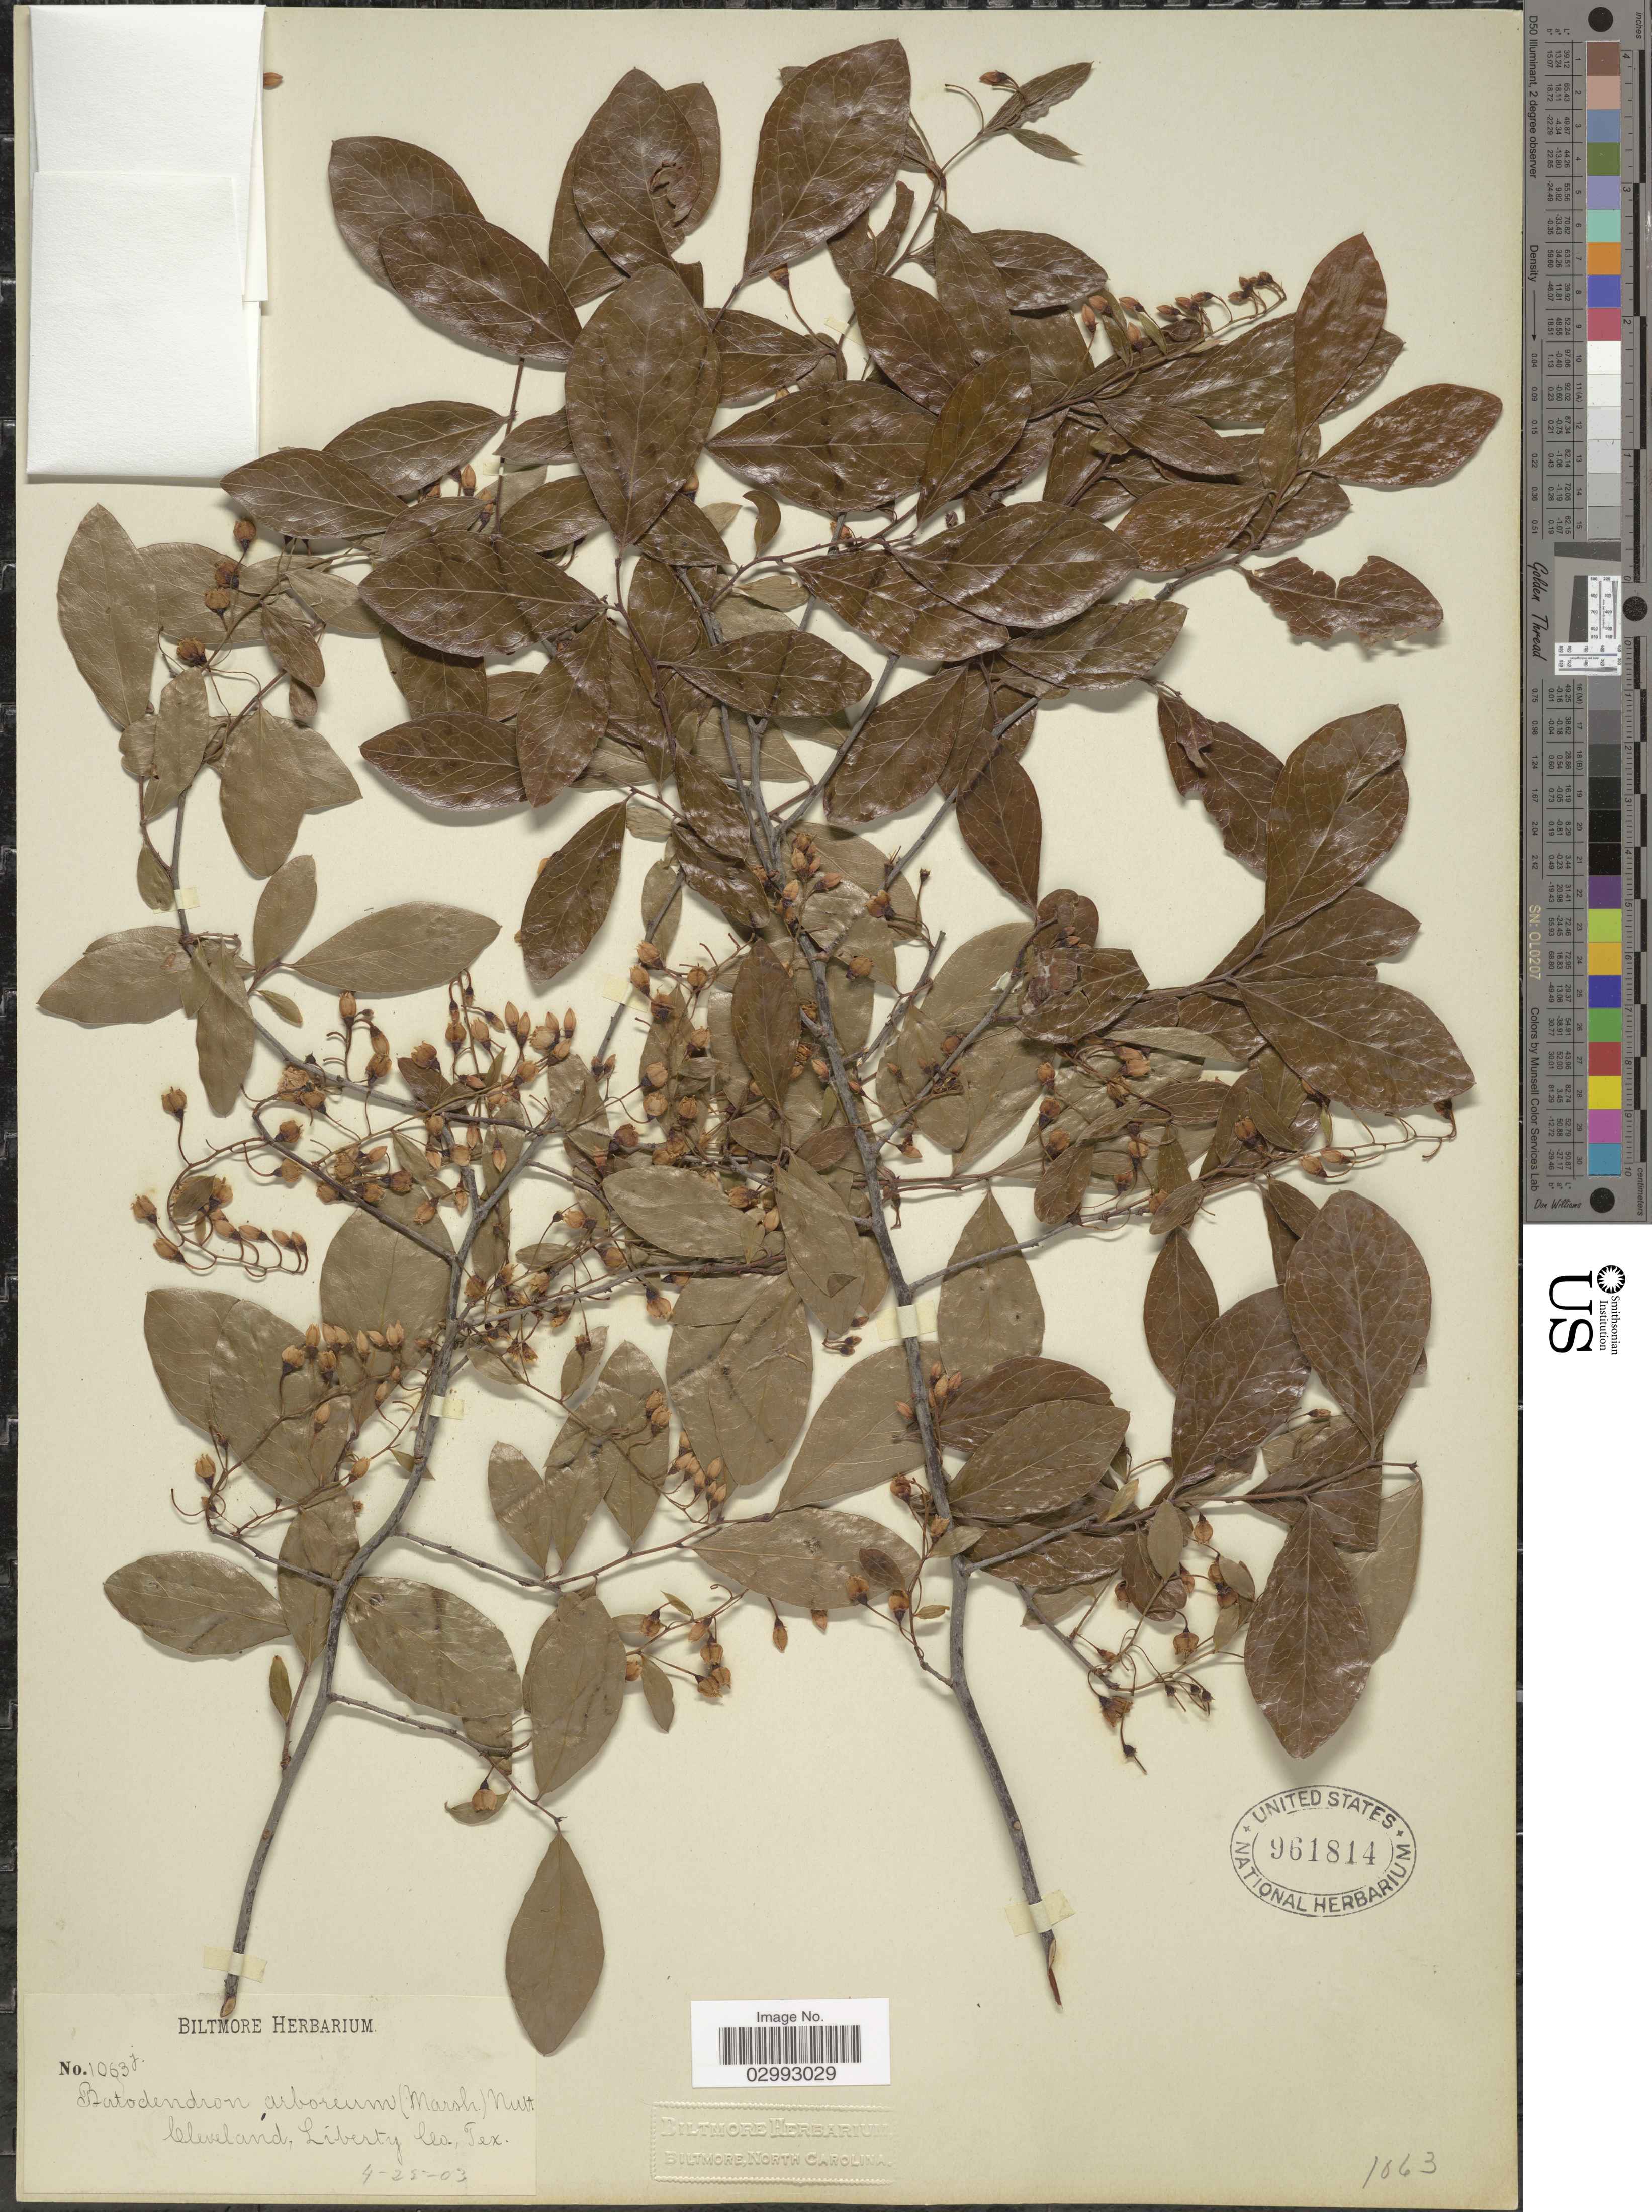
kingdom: Plantae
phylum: Tracheophyta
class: Magnoliopsida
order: Ericales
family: Ericaceae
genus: Batodendron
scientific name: Batodendron arboreum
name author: Nutt.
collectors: ex herb. Biltmore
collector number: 1063j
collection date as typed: Transcribed d/m/y: 25/4/3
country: United States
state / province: Texas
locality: Cleveland, Liberty Co., Tex.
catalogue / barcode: US 961814